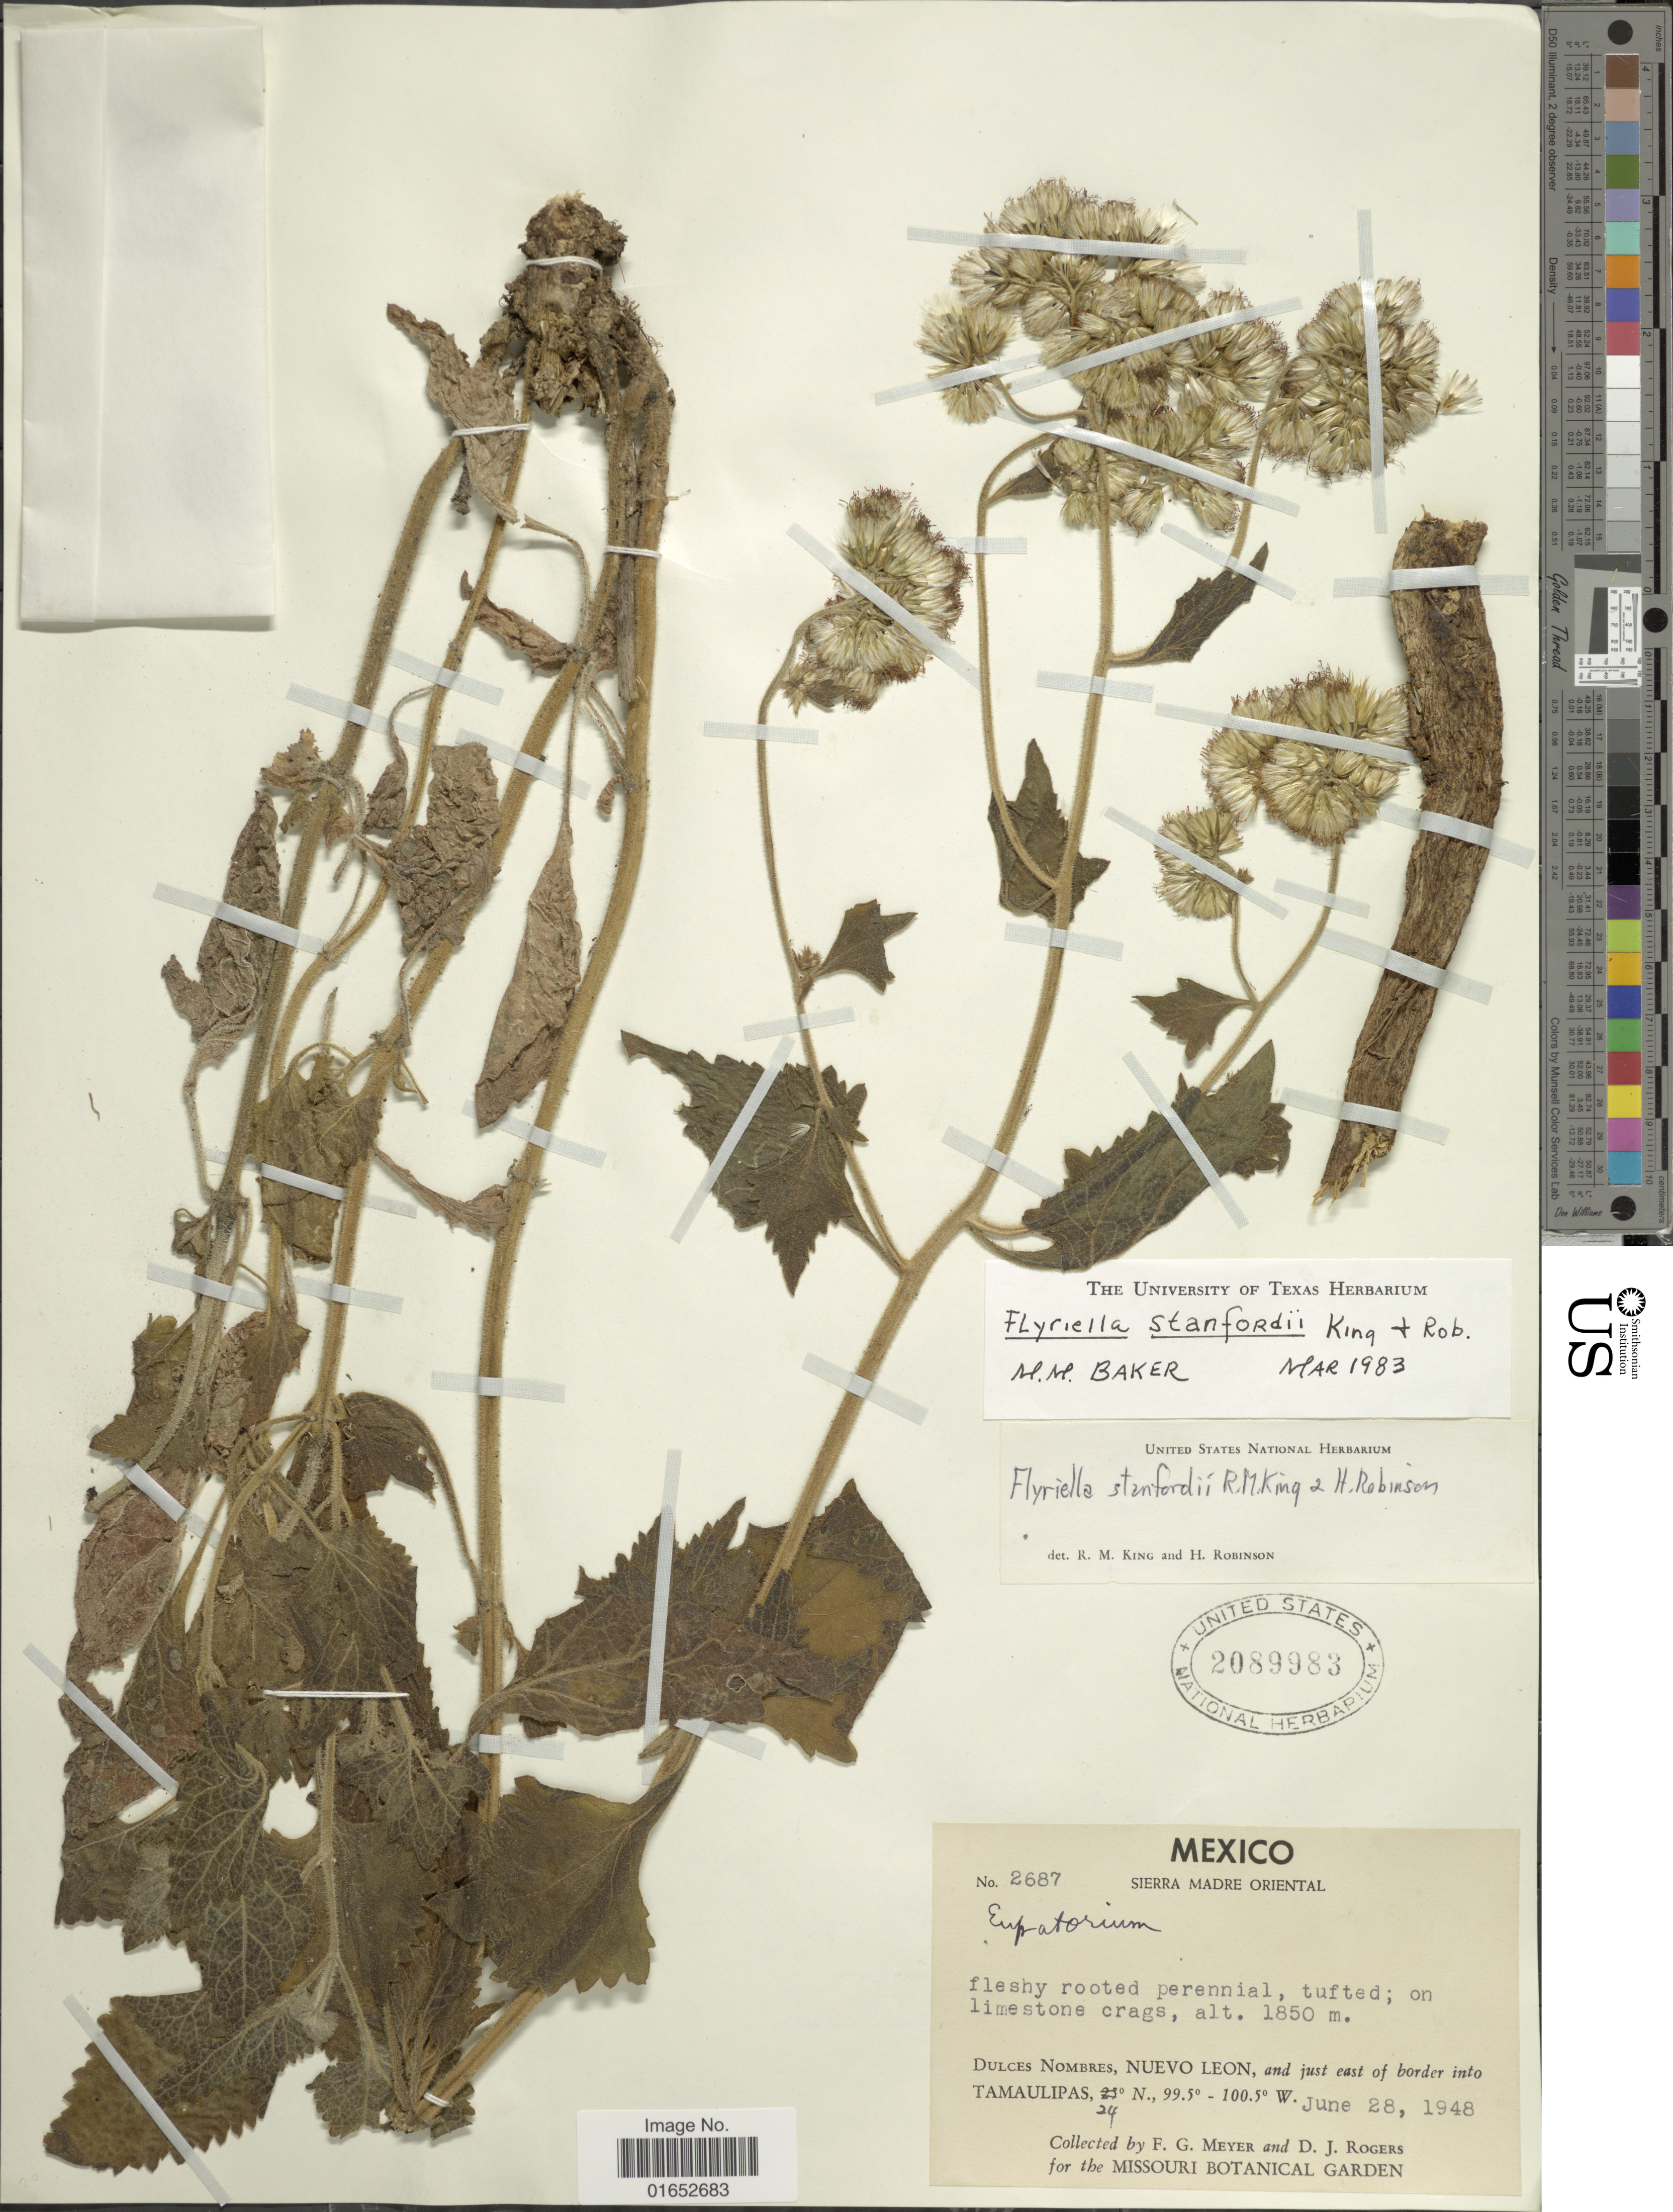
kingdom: Plantae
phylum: Tracheophyta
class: Magnoliopsida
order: Asterales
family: Asteraceae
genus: Flyriella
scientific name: Flyriella stanfordii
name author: R.M. King & H. Rob.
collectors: F. G. Meyer & D. J. Rogers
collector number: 2687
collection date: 1948-06-28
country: Mexico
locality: Sierra Madre Oriental, Dulces Nombres, Nuevo Leon, and just east of border into Tamualipas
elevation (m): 1850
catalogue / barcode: US 2089983